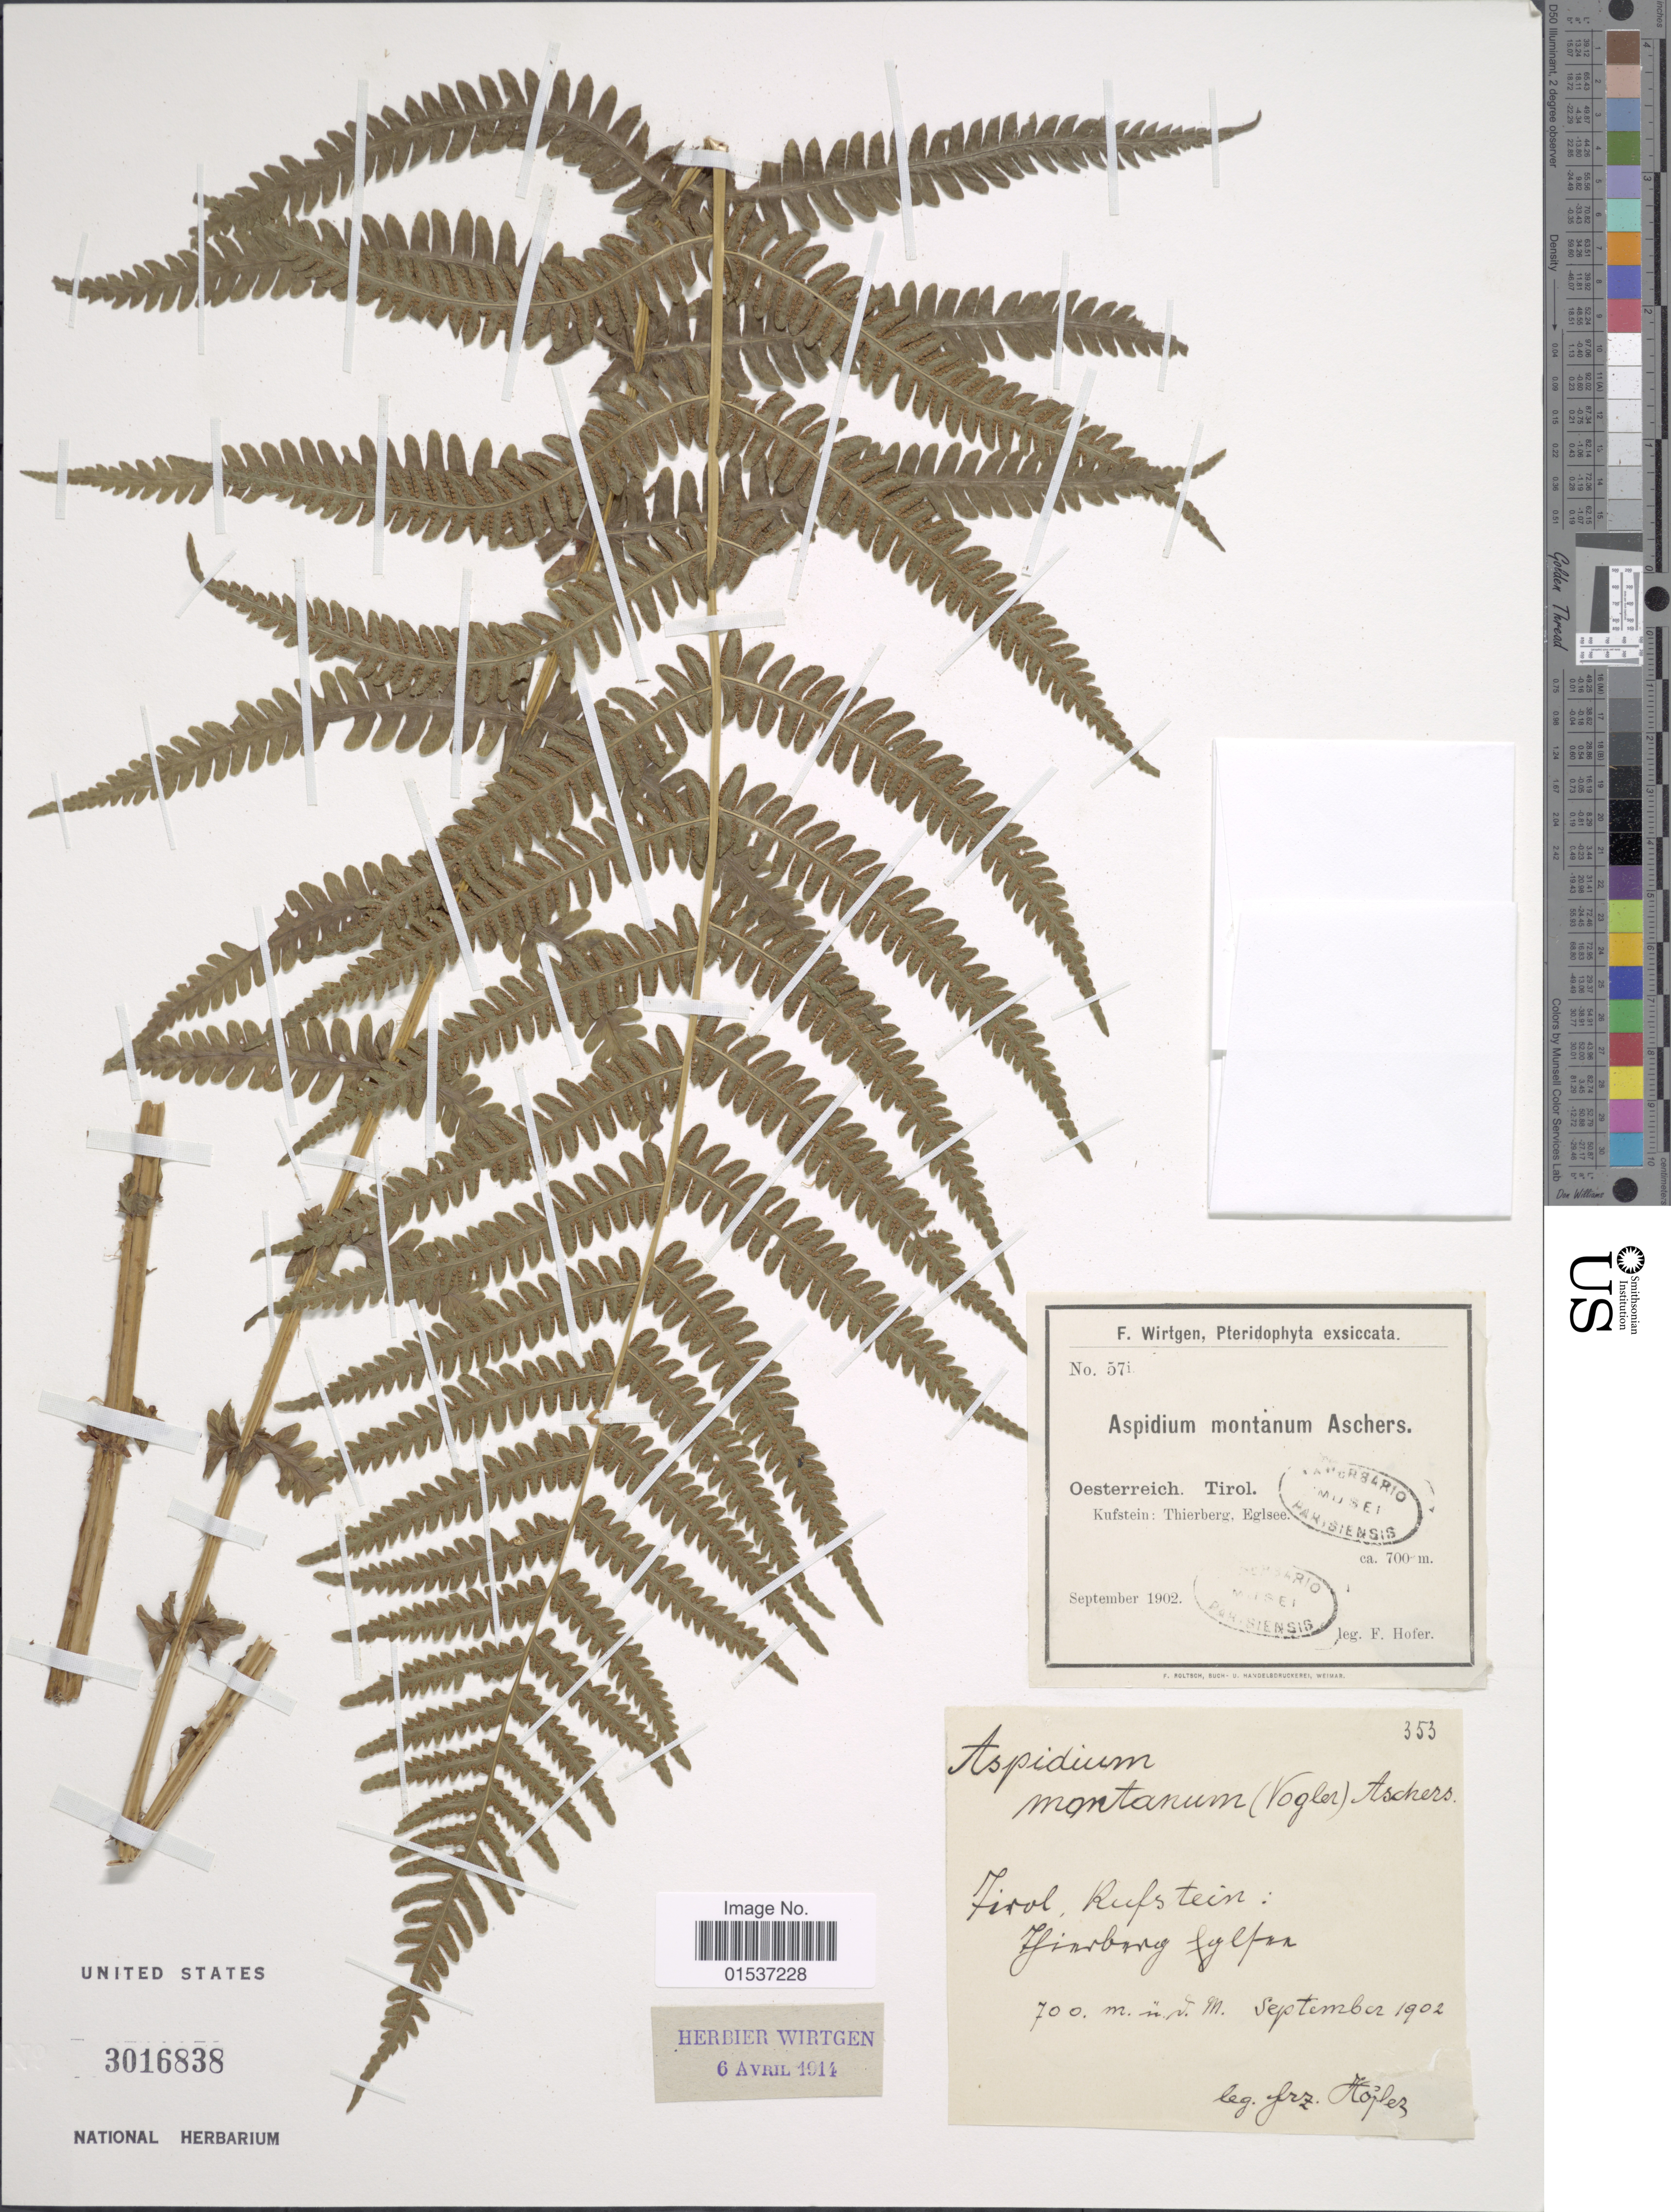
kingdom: Plantae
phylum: Tracheophyta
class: Polypodiopsida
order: Polypodiales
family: Thelypteridaceae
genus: Oreopteris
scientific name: Oreopteris limbosperma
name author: (All.) K. Iwats.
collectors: F. Hoplez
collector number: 353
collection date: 1902-09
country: Austria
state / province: Tirol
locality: Tirol, Kufstein [illegible text]berg [illegible text].[interpreted]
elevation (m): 700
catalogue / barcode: US 3016838